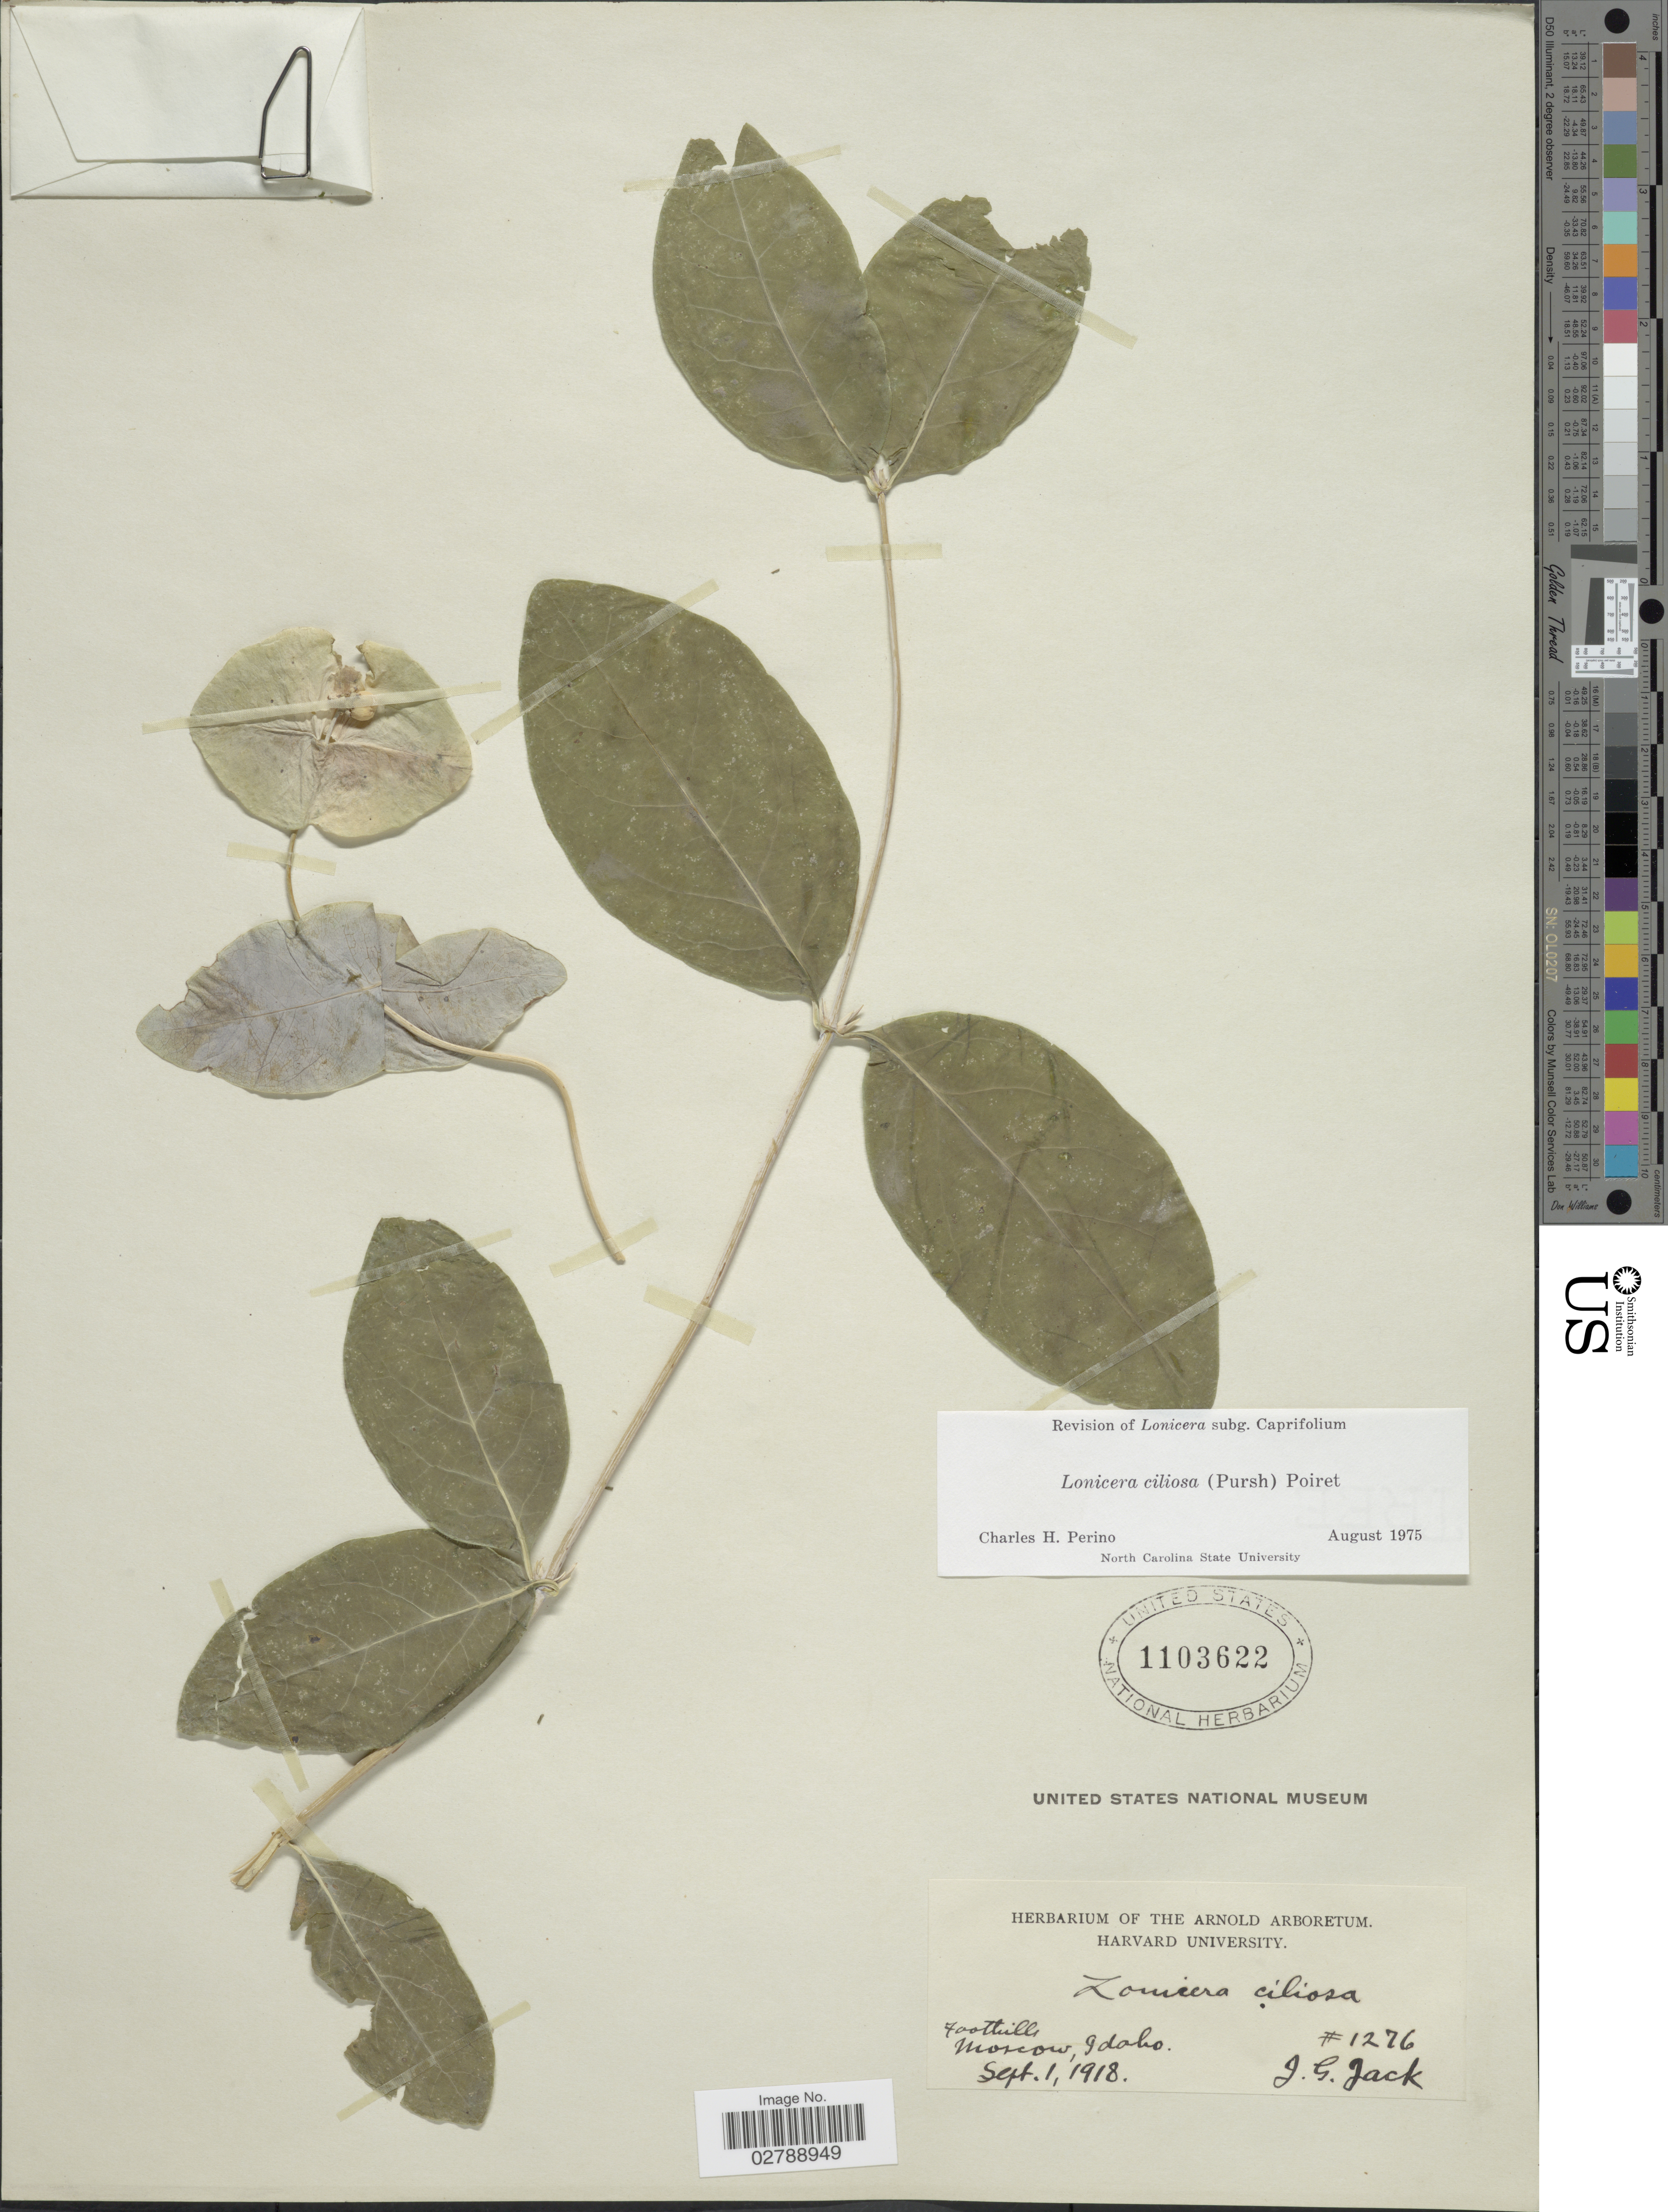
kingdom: Plantae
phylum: Tracheophyta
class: Magnoliopsida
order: Dipsacales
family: Caprifoliaceae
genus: Lonicera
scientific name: Lonicera ciliosa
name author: Poir.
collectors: J. G. Jack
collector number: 1276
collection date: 1918-09-01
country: United States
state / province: Idaho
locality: Foothills, Moscow.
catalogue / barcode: US 1103622